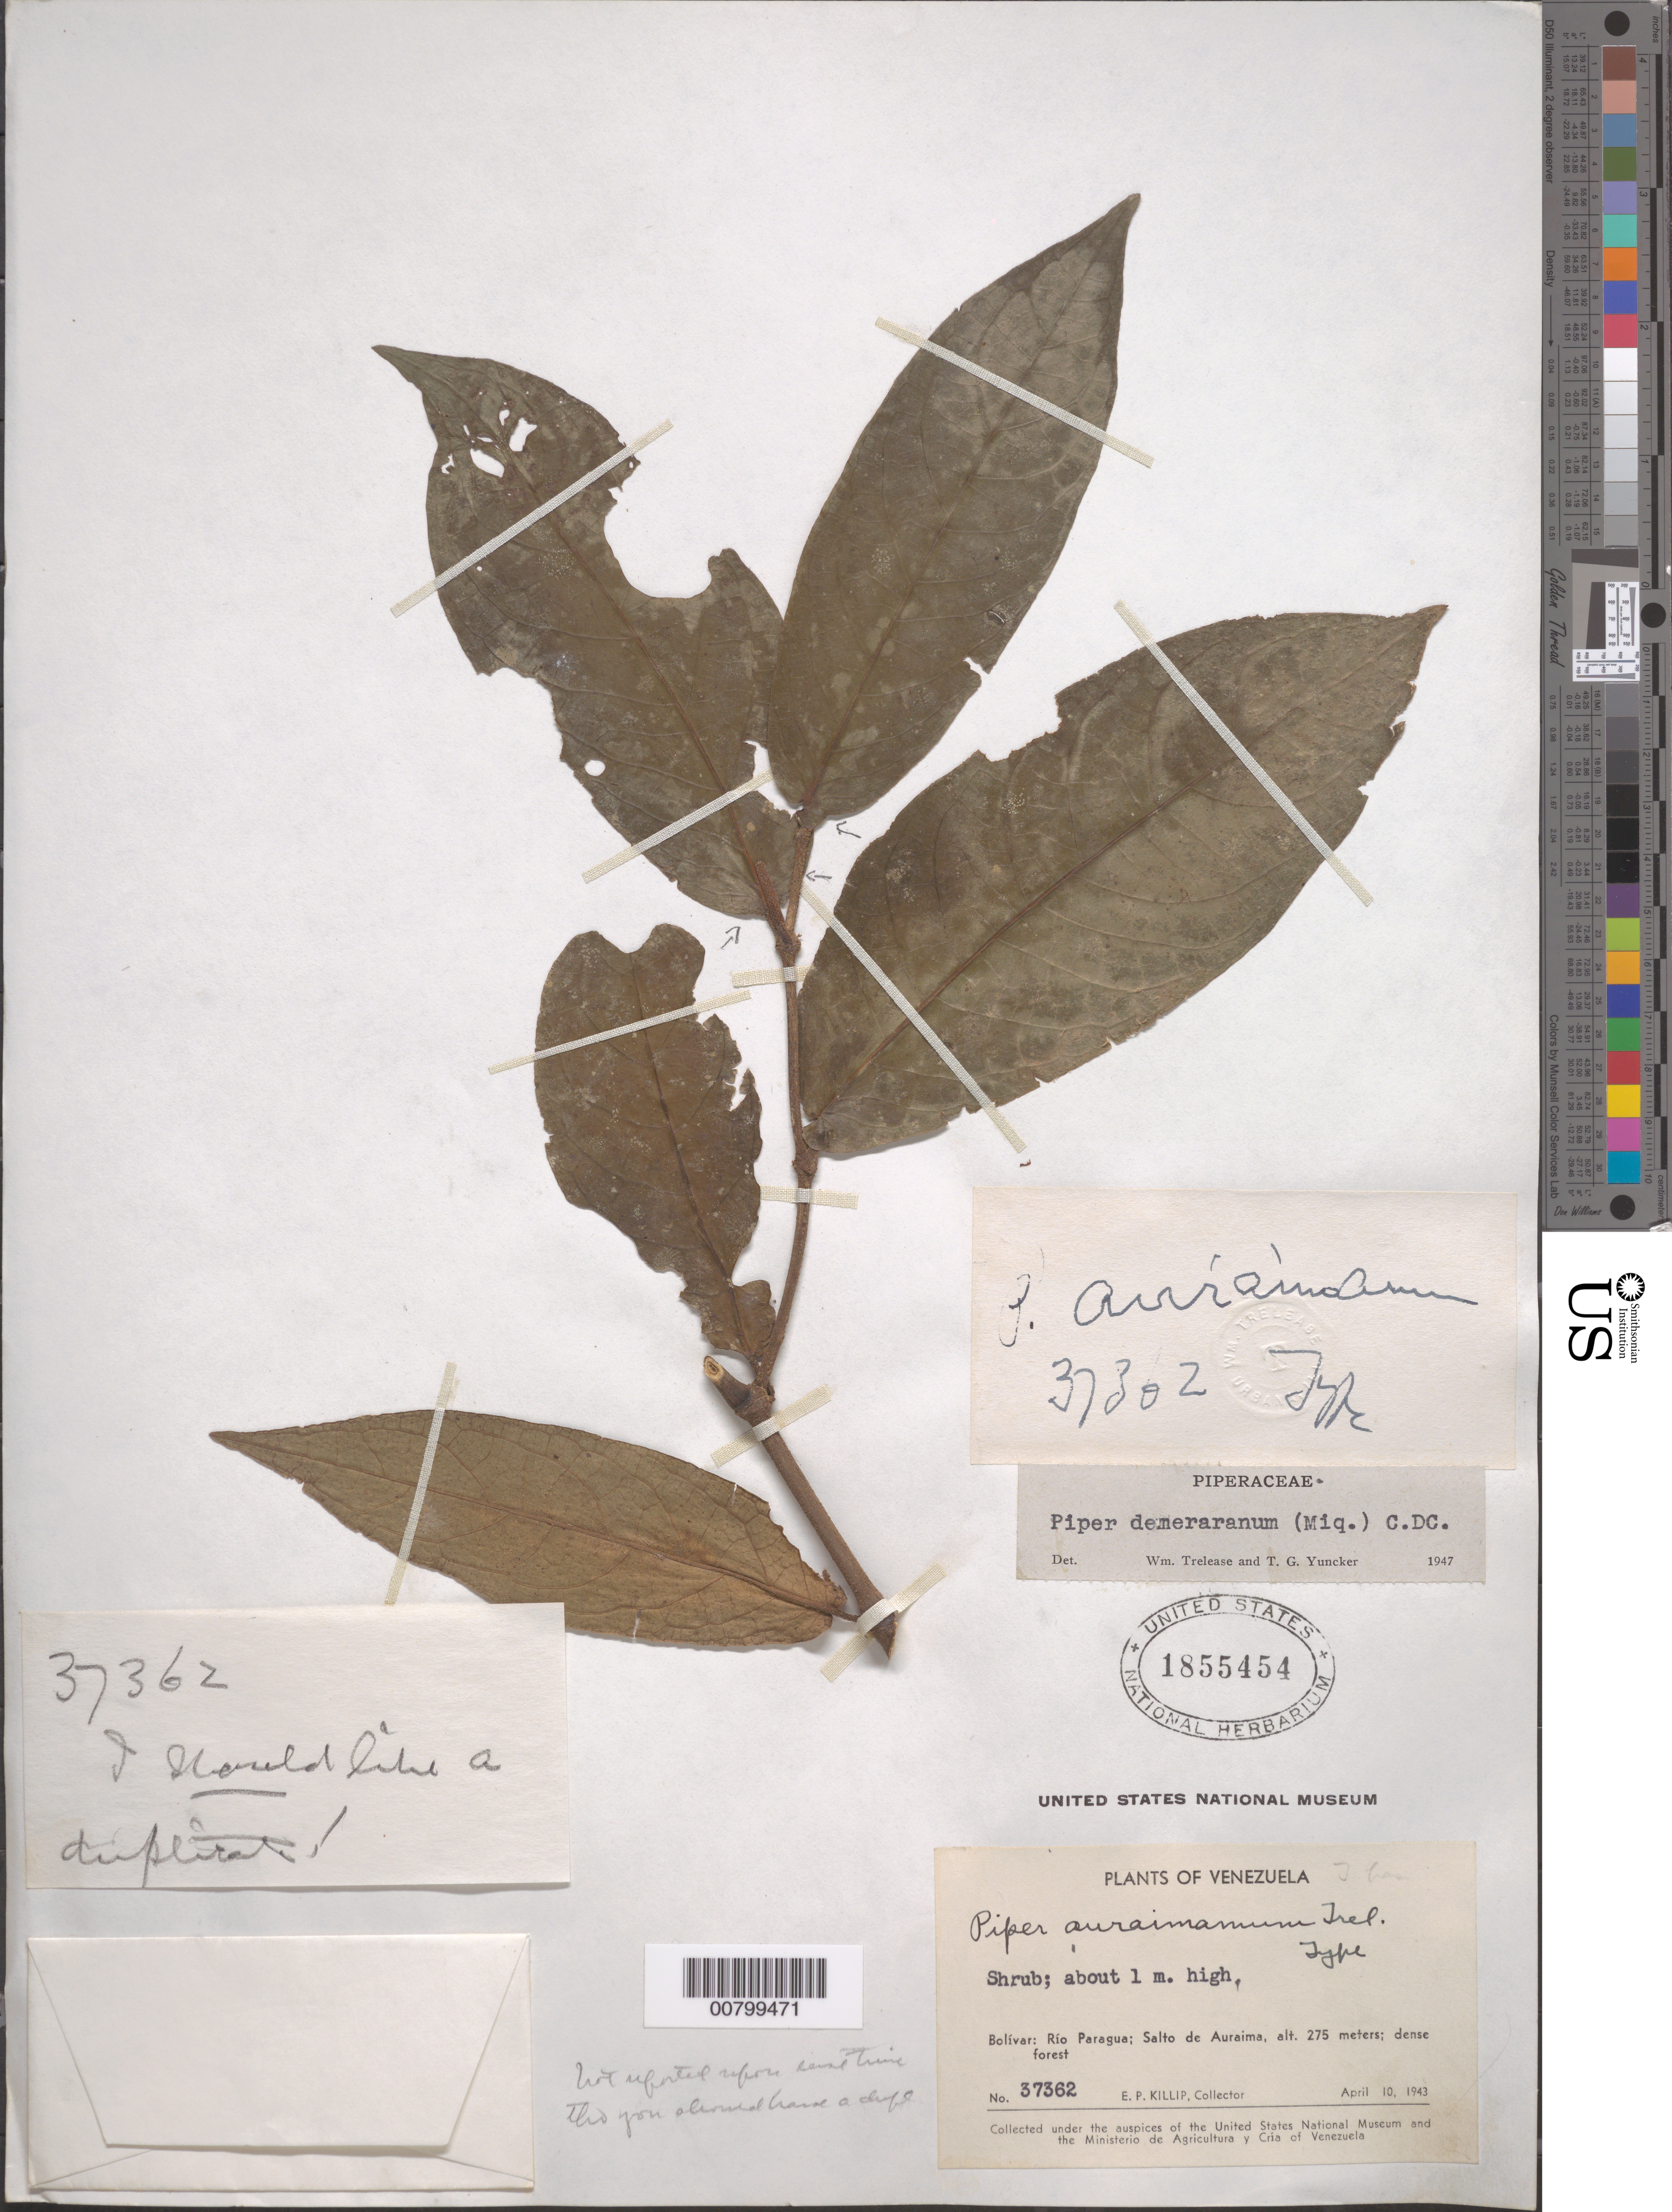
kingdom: Plantae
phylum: Tracheophyta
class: Magnoliopsida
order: Piperales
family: Piperaceae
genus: Piper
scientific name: Piper demeraranum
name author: (Miq.) C. DC.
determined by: Trelease, W.; Yuncker, T. G.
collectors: E. P. Killip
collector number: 37362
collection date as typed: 10-Apr-43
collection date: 1943-04-10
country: Venezuela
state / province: Bolívar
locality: Salto de Auraima, Río Paragua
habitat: Dense forest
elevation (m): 275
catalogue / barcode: US 1855454